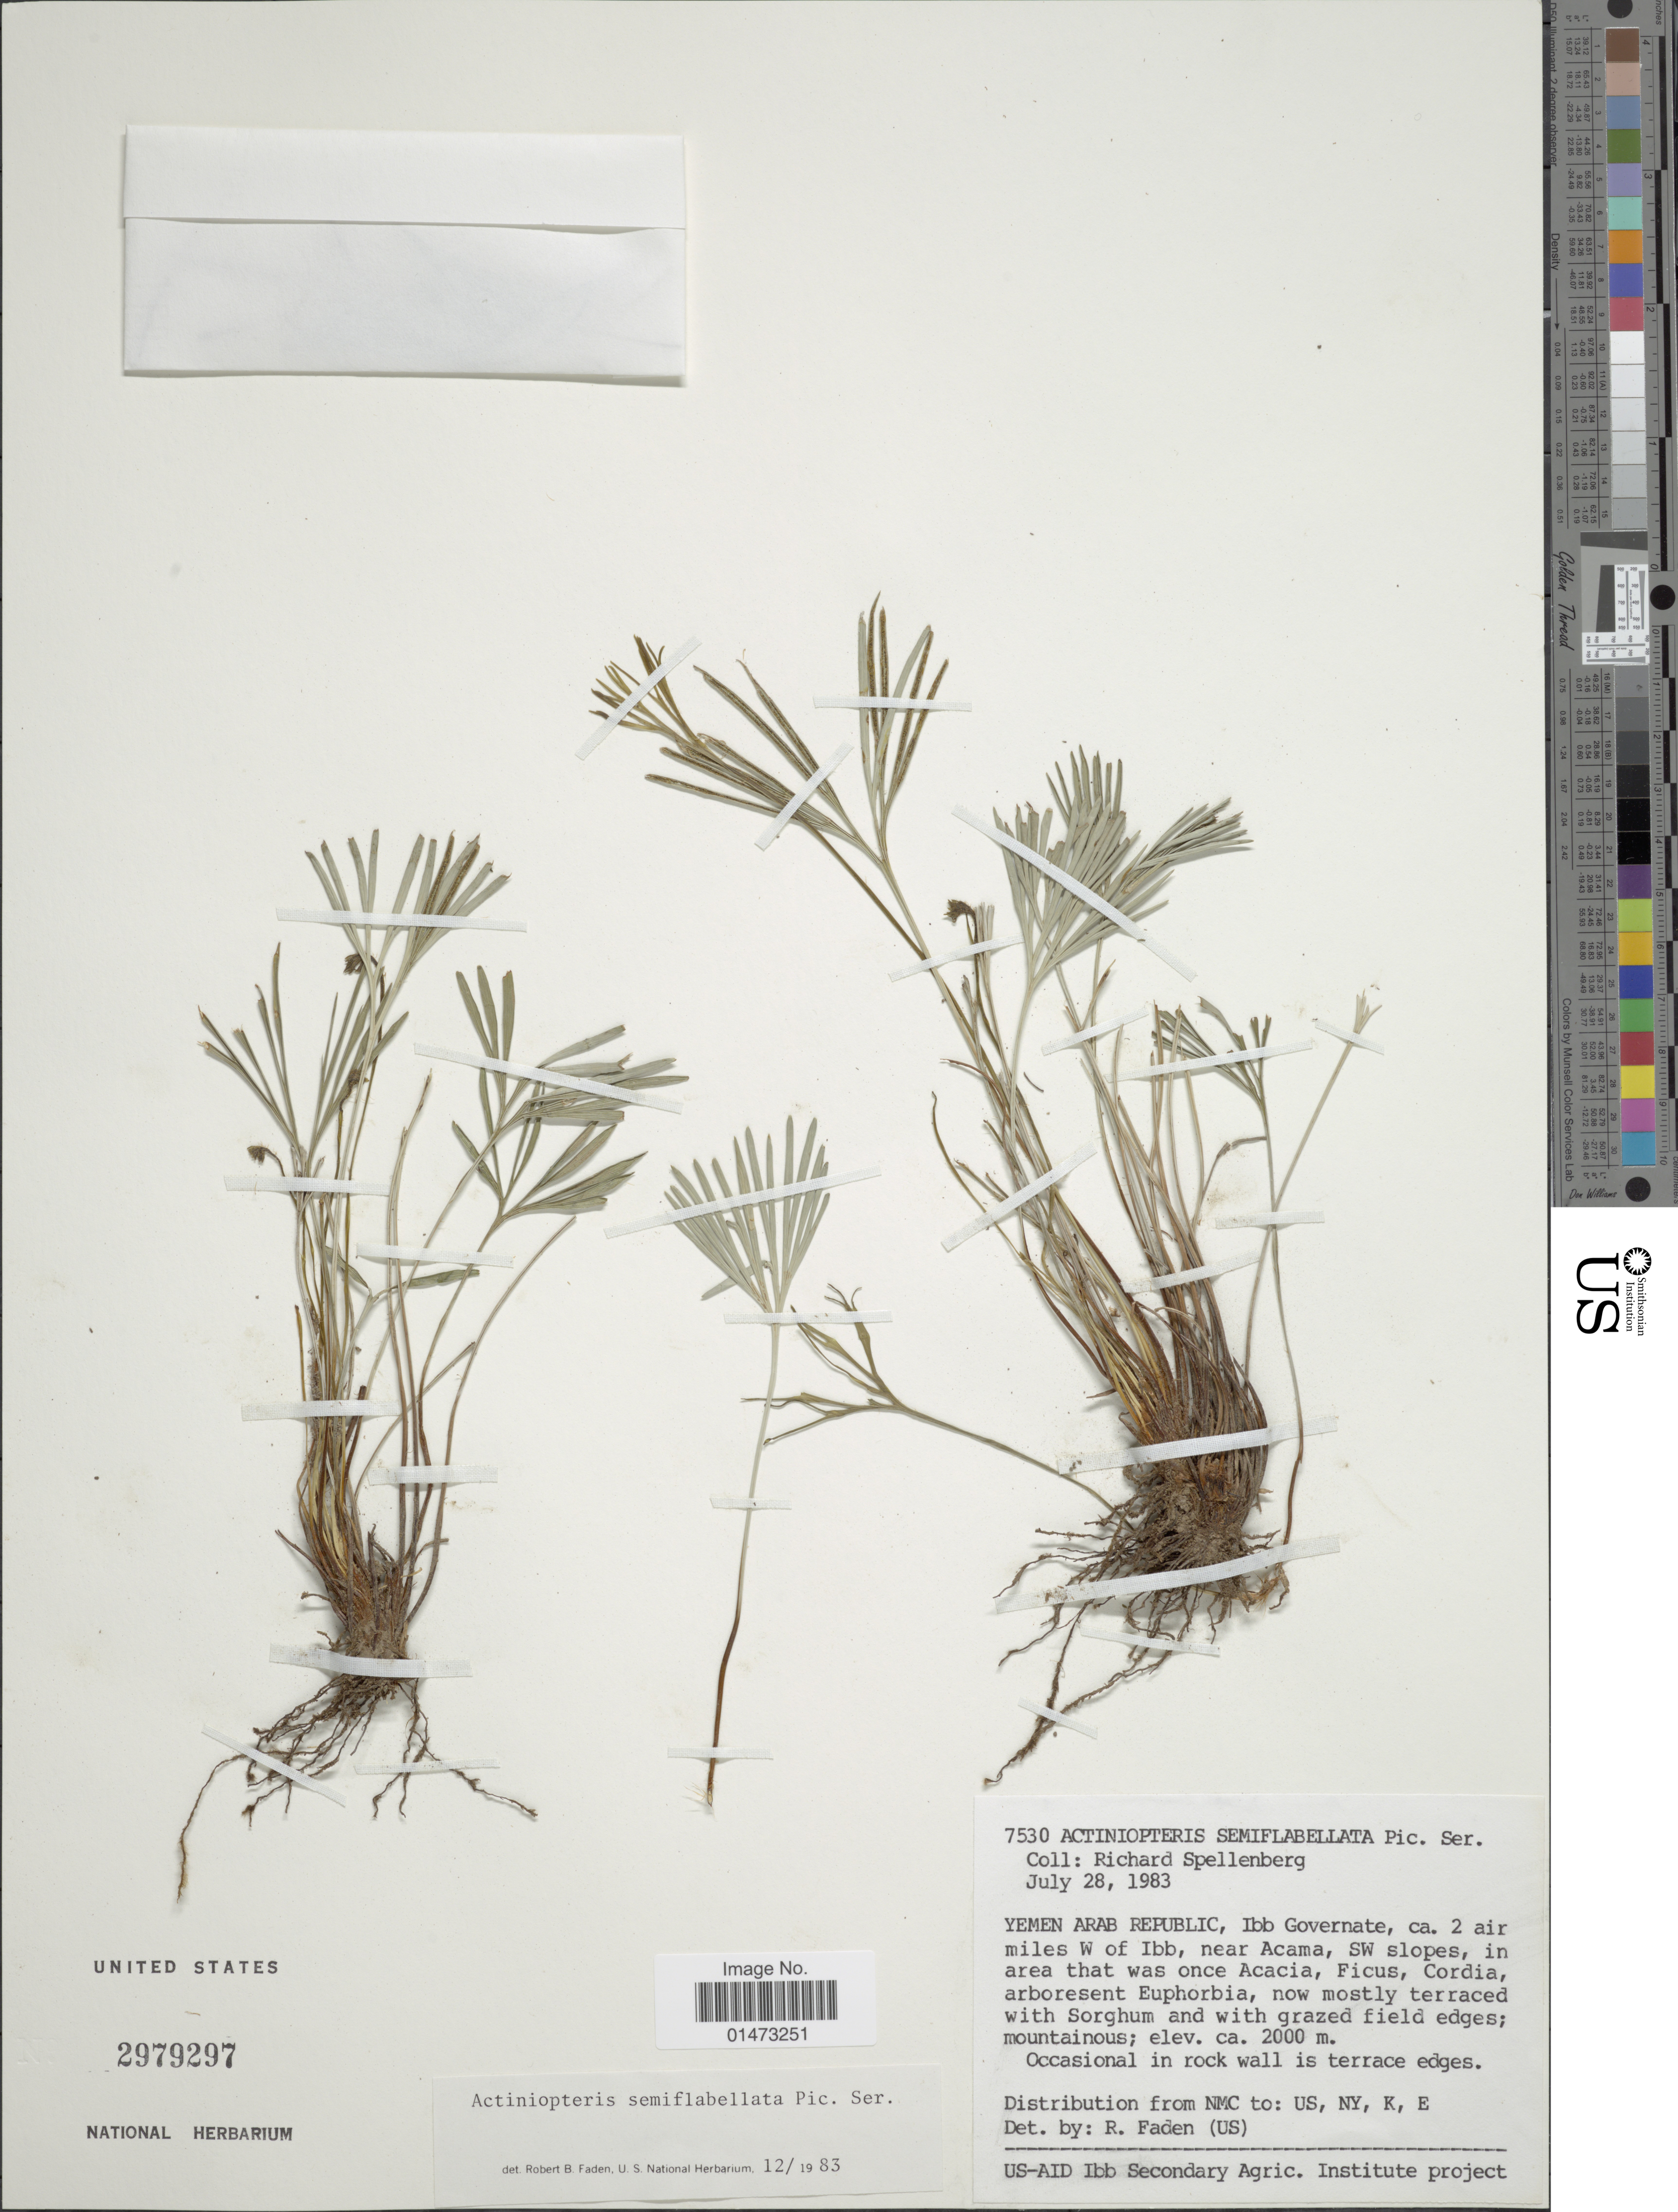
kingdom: Plantae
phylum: Tracheophyta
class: Polypodiopsida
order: Polypodiales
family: Pteridaceae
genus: Actiniopteris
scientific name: Actiniopteris semiflabellata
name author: Pic. Serm.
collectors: R. Spellenberg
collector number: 7530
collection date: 1983-07-28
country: Yemen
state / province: Ibb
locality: Yemen Arab Republic, Ibb Governate, ca. 2 air miles W of Ibb, near Aacama, SW slopes.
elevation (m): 2000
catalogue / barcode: US 2979297